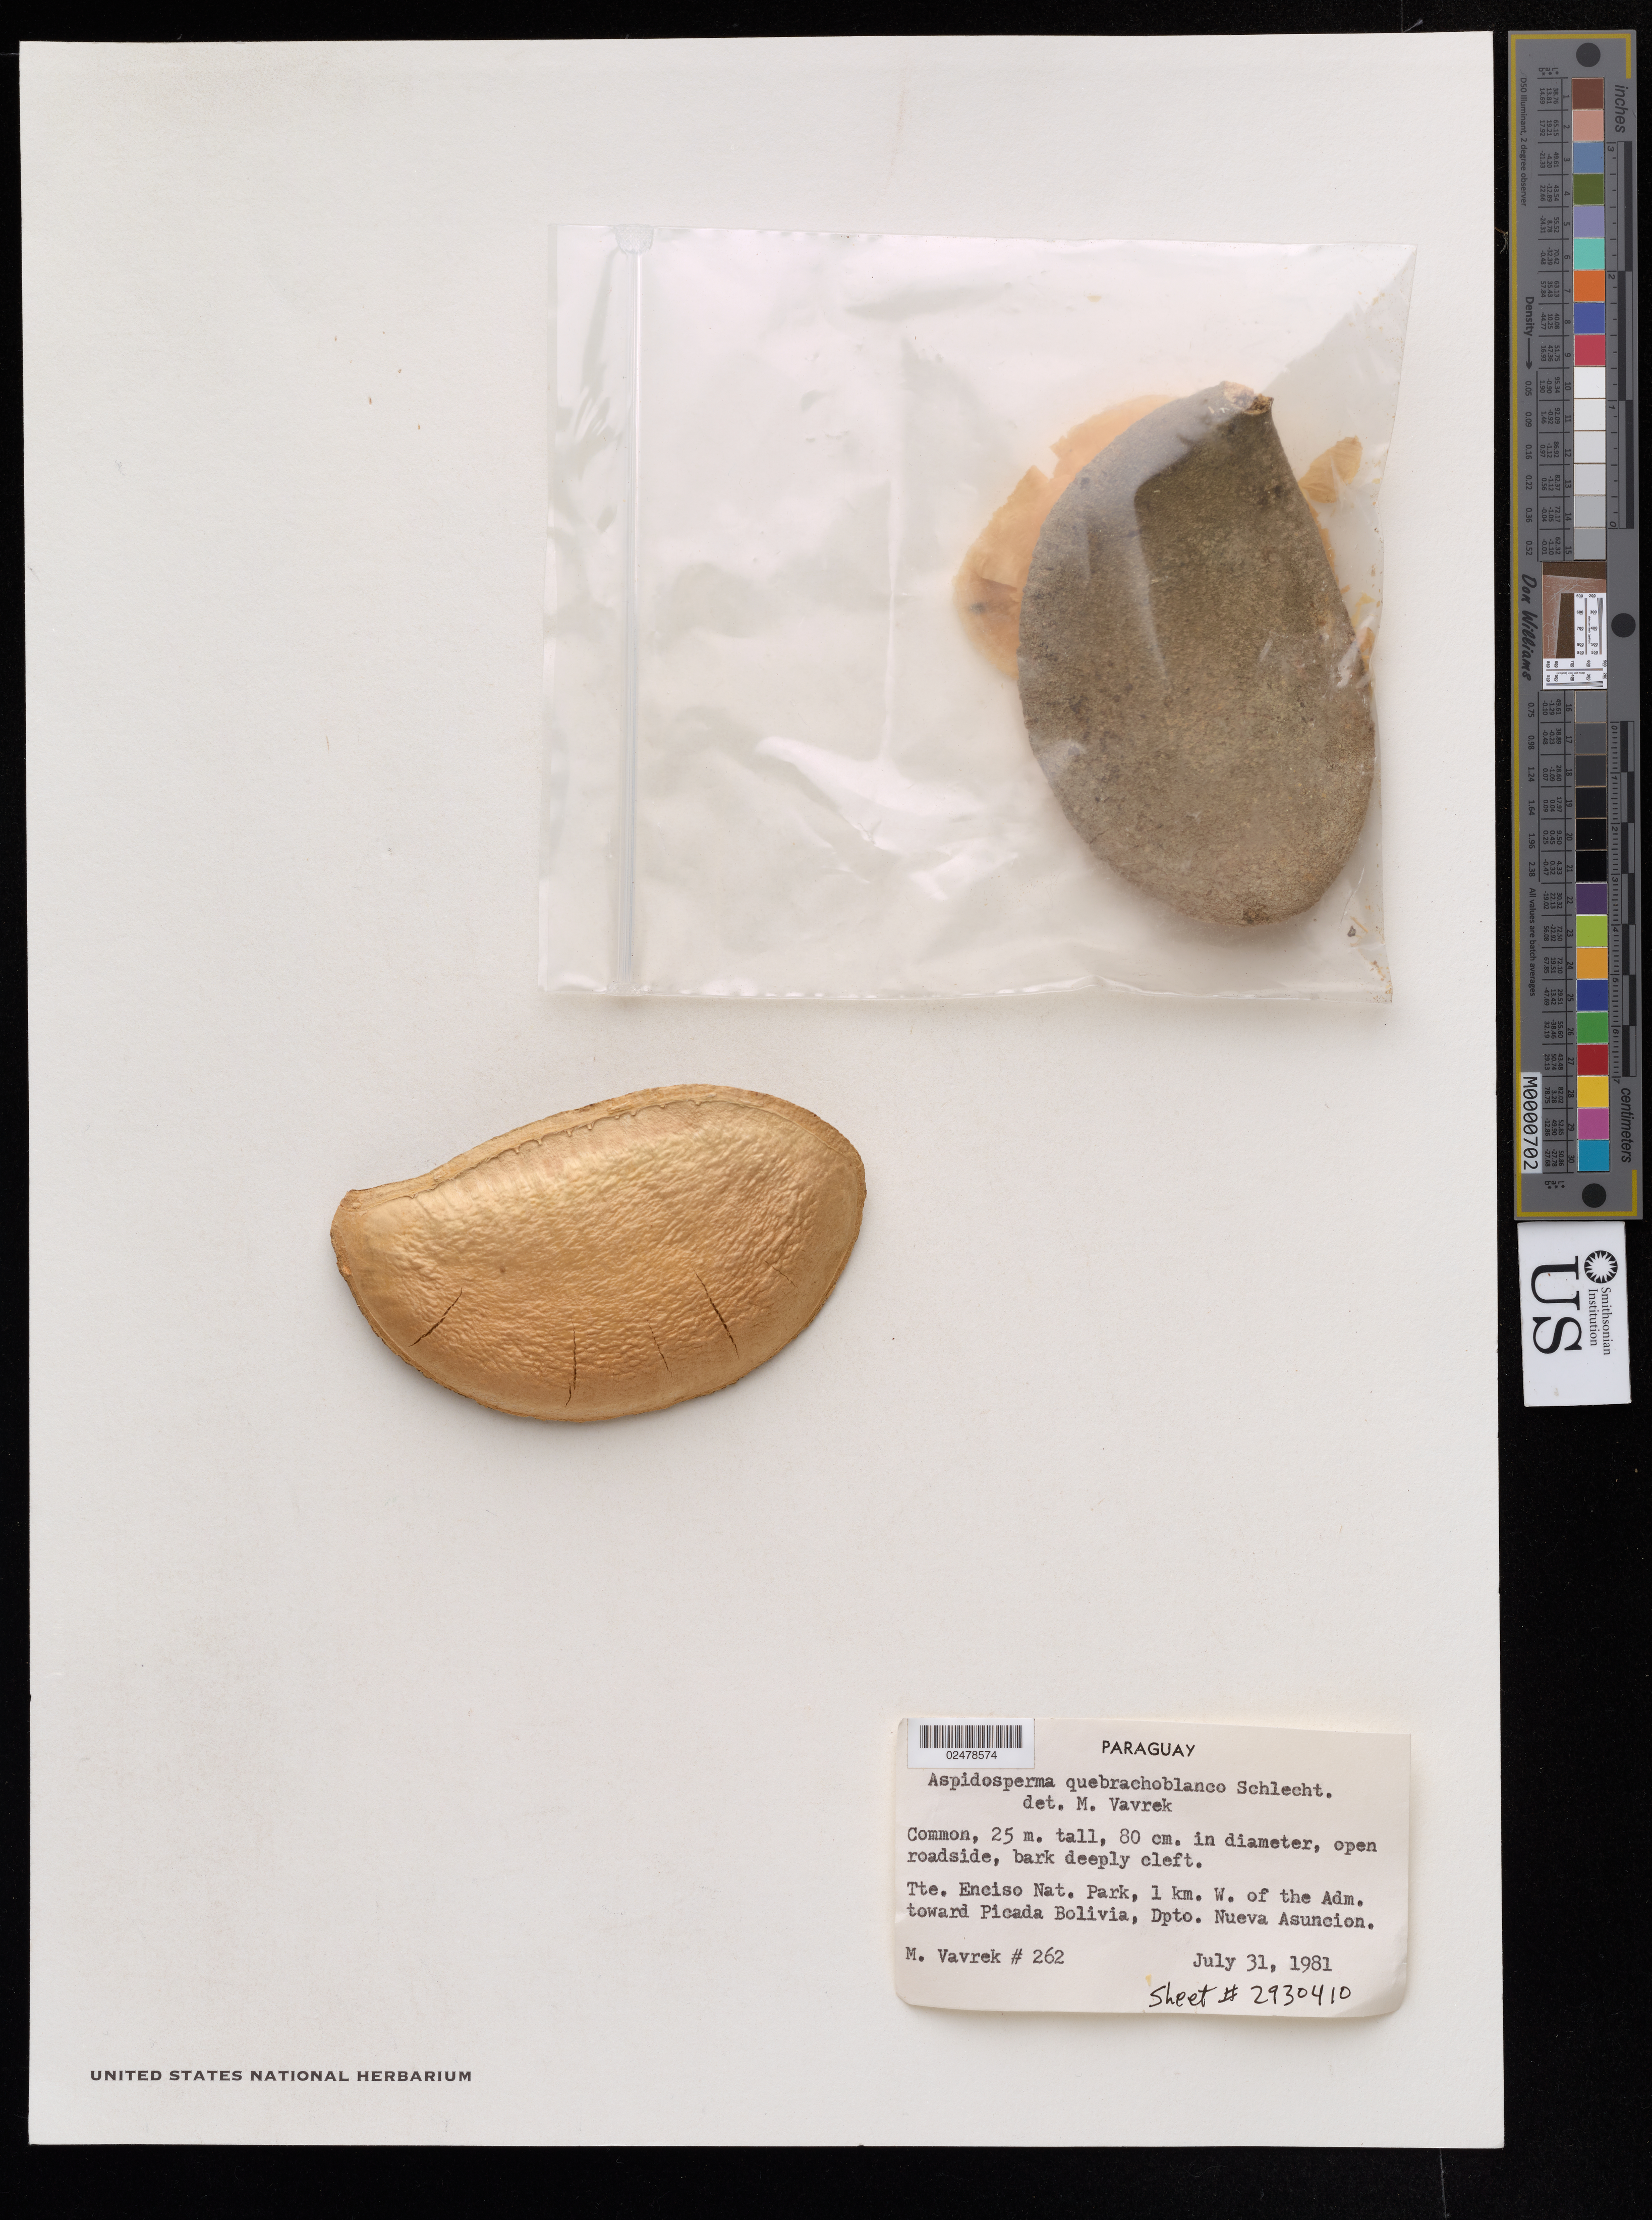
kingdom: Plantae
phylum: Tracheophyta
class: Magnoliopsida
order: Gentianales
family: Apocynaceae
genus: Aspidosperma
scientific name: Aspidosperma quebracho-blanco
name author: Schltdl.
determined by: Vavrek, M.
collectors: M. Vavrek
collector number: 262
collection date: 1981-07-31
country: Paraguay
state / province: Asuncion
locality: Tte. Enciso Nat. Park, 1 km. W. of the Adm. toward Picada Bolivia, Dpto. Nueva Asuncion.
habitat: Open roadside